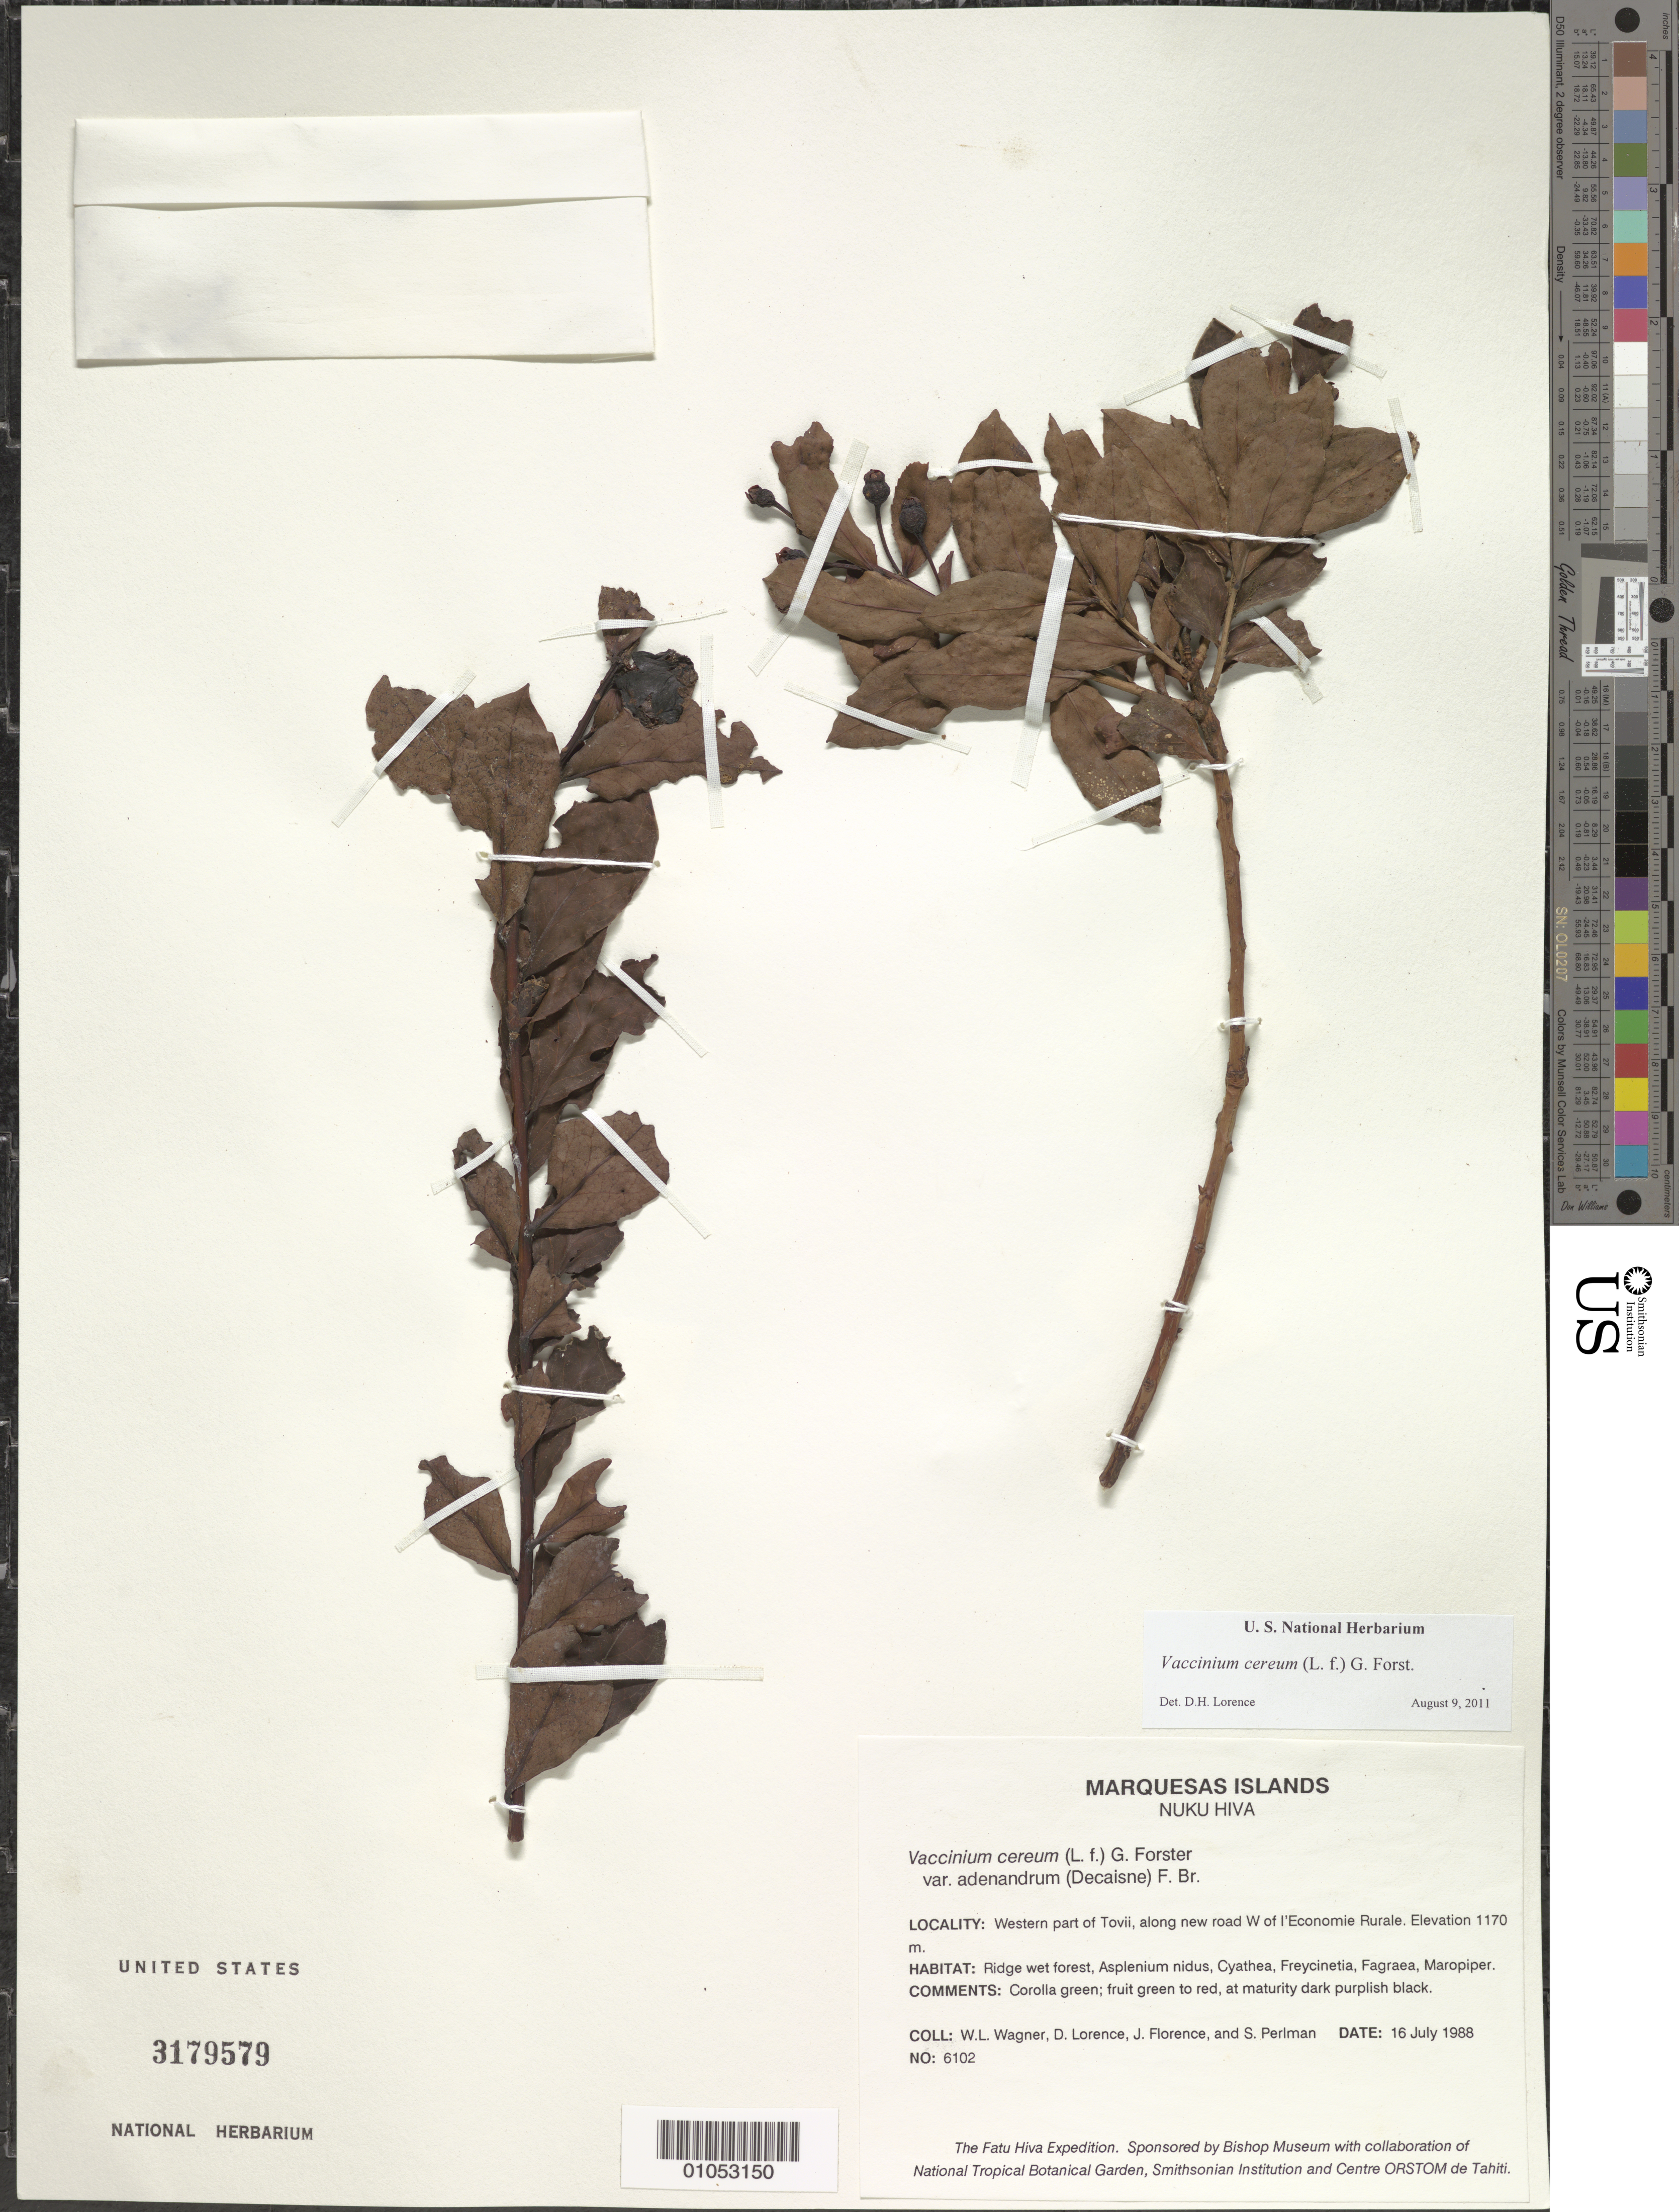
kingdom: Plantae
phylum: Tracheophyta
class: Magnoliopsida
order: Ericales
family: Ericaceae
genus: Vaccinium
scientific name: Vaccinium cereum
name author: (L. f.) G. Forst.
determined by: Lorence, David H., (PTBG), National Tropical Botanical Garden (UNITED STATES)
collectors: W. L. Wagner, D. Lorence & et al.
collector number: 6102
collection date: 1988-07-16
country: French Polynesia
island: Nuku Hiva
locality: W part of Toovii, along new road W of l'Economie Rurale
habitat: Ridge wet forest, Asplenium nidus, Cyathea, Freycinetia, Fagraea, Maropiper.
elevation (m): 1170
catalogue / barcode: US 3179579